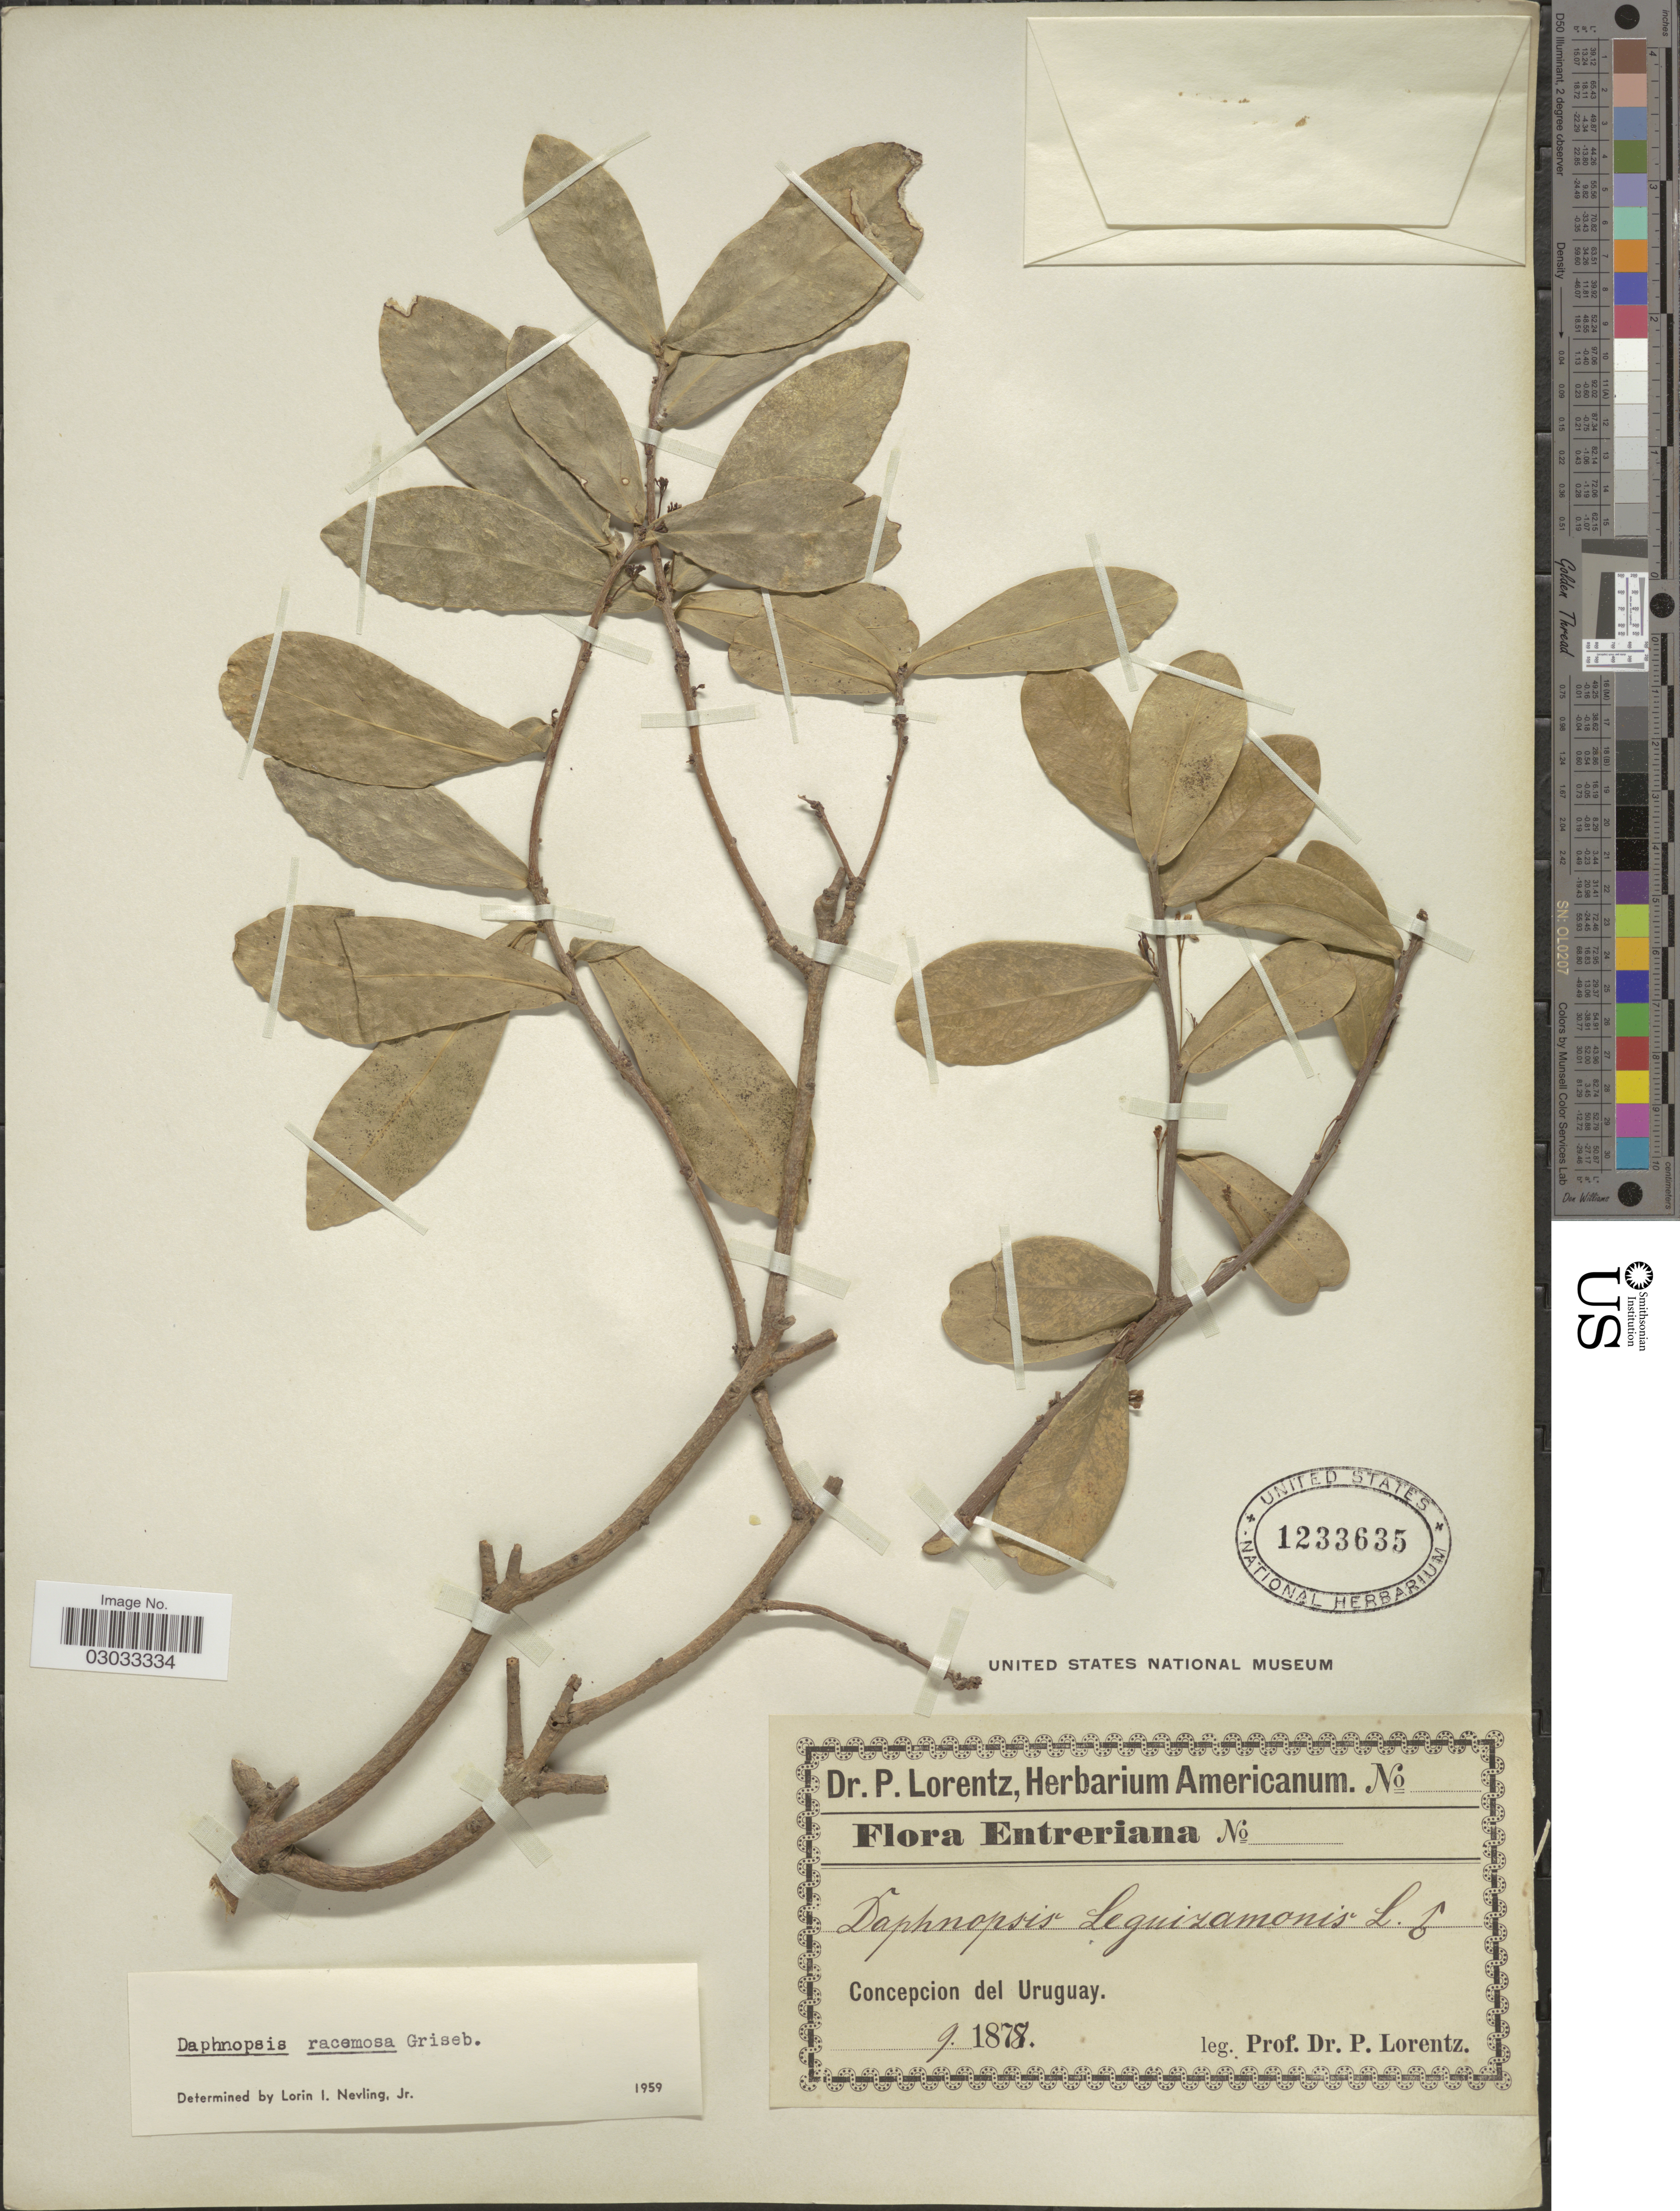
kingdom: Plantae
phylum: Tracheophyta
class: Magnoliopsida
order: Malvales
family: Thymelaeaceae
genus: Daphnopsis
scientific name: Daphnopsis racemosa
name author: Griseb.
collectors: P. G. Lorentz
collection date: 1878-09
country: Uruguay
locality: Concepcion del Uruguay.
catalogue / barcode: US 1233635